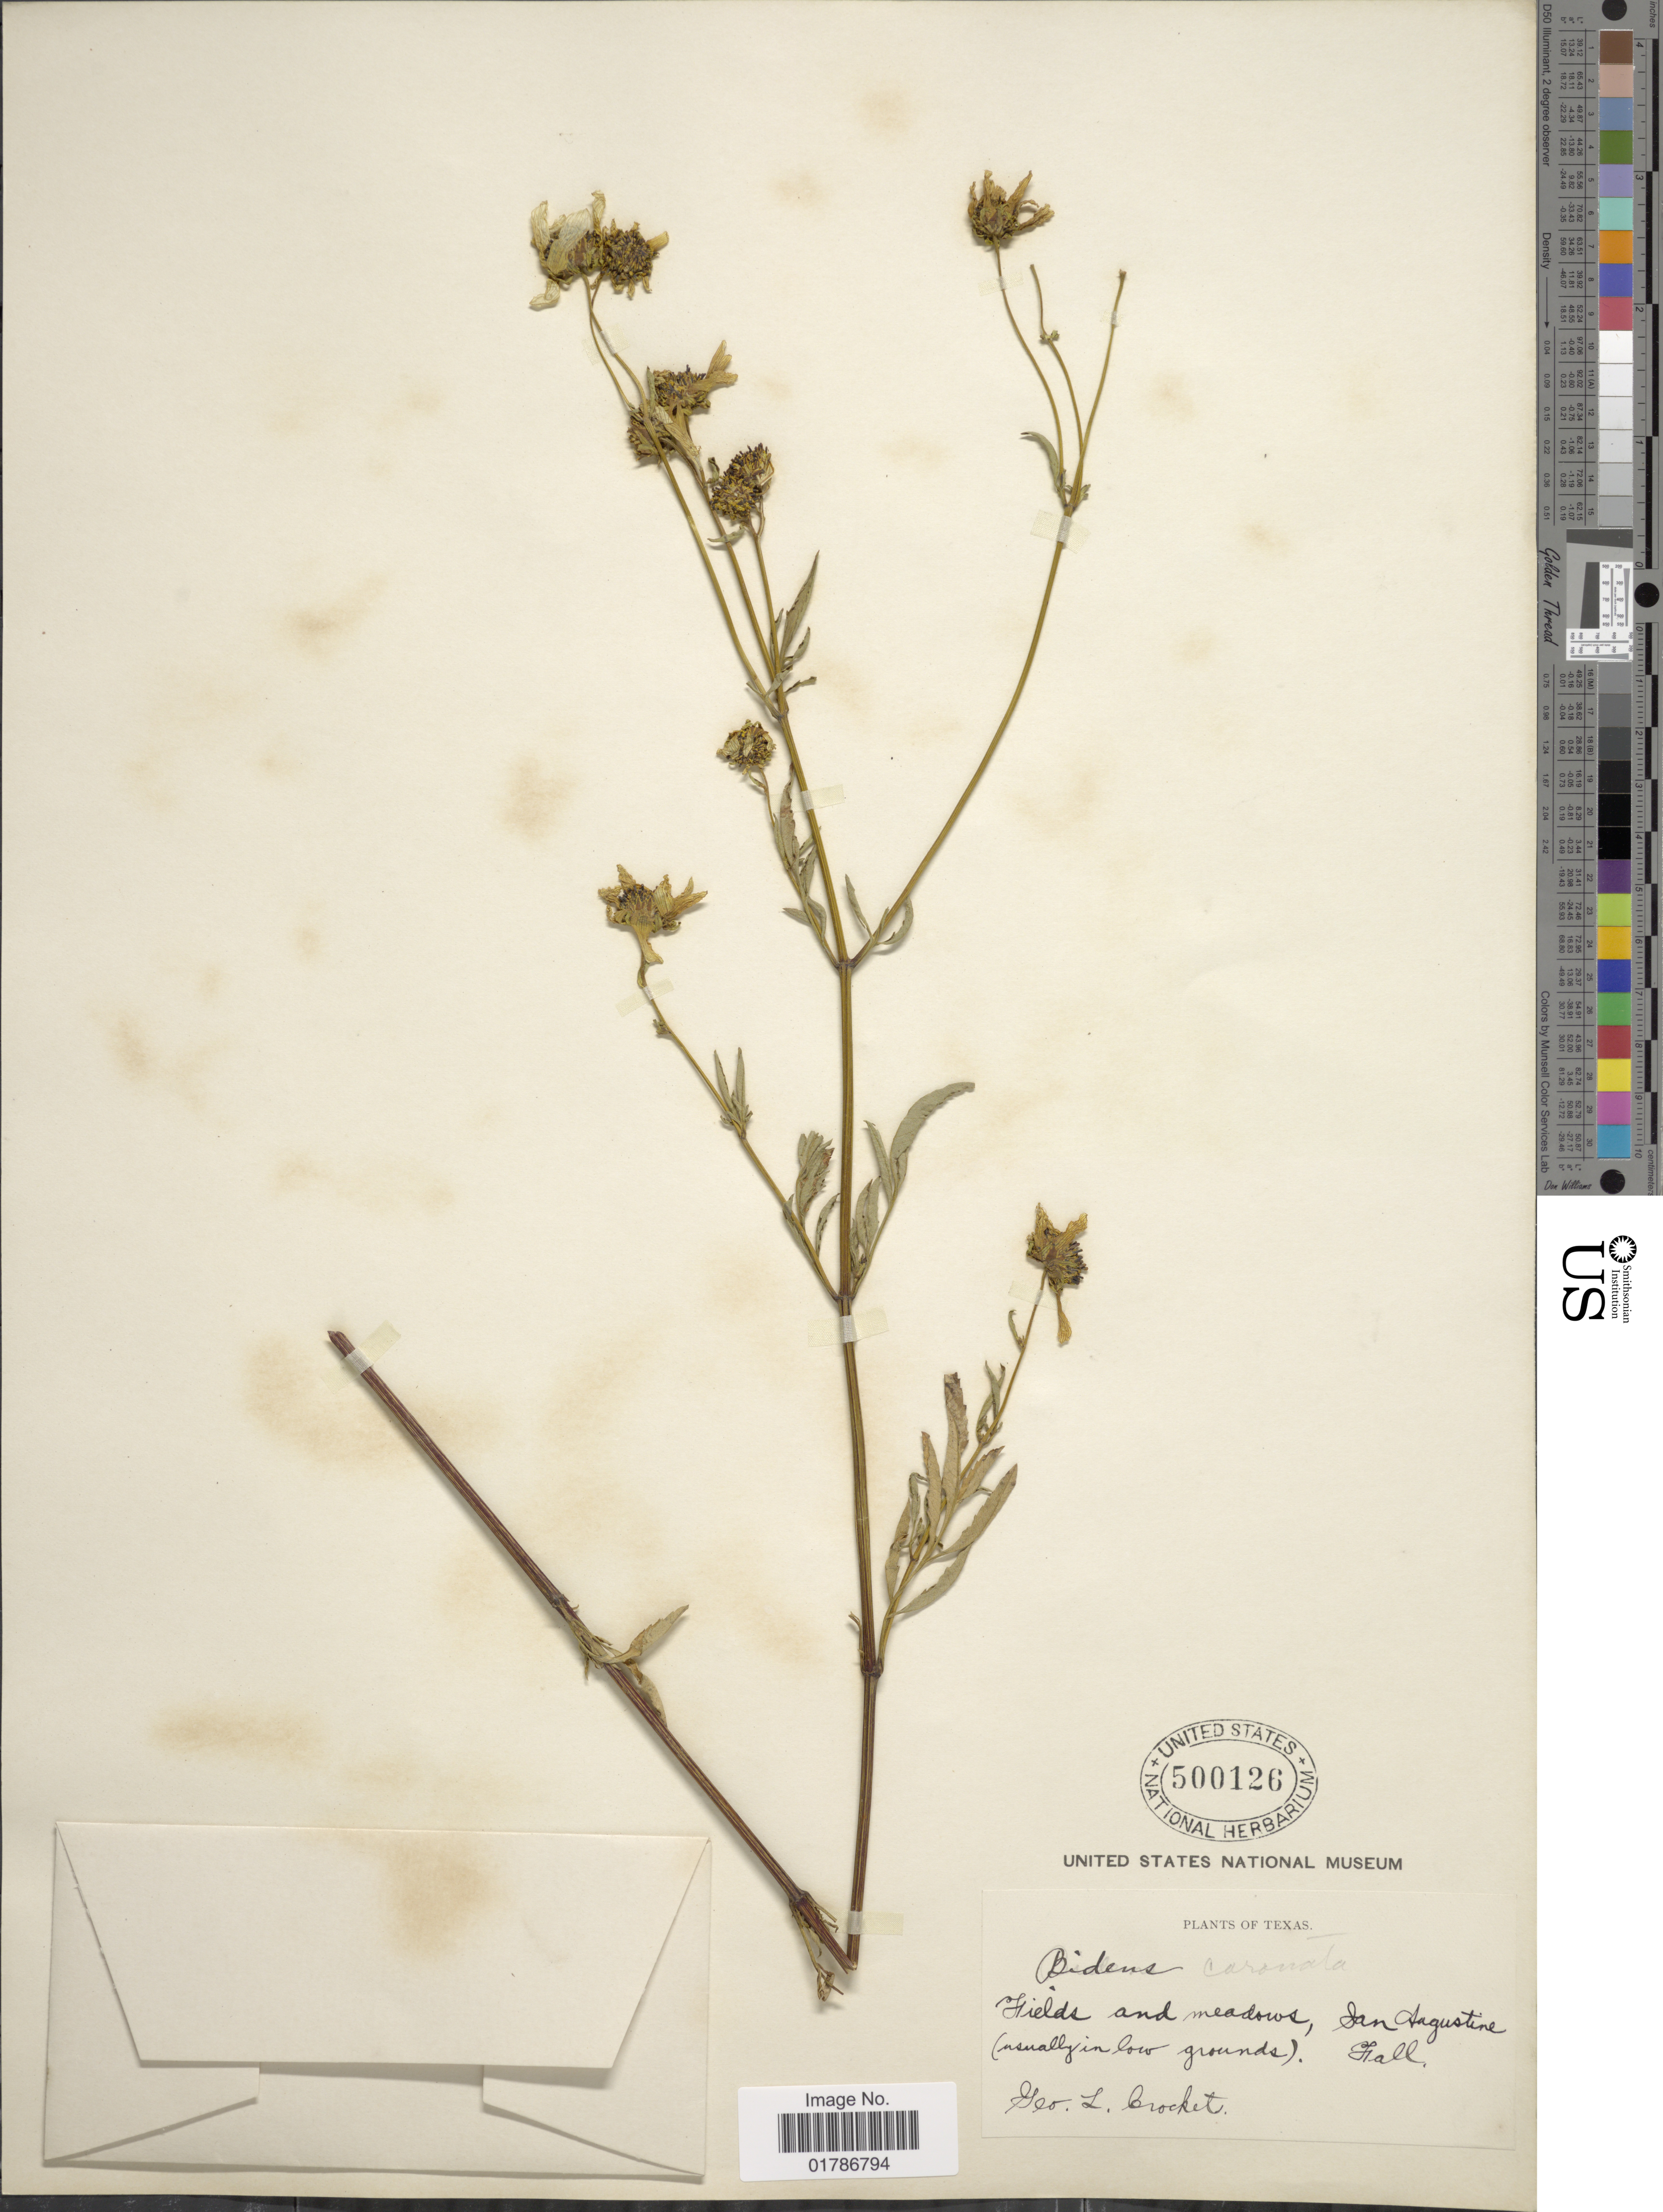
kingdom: Plantae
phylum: Tracheophyta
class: Magnoliopsida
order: Asterales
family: Asteraceae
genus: Bidens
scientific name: Bidens mitis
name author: (Michx.) Sherff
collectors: G. Crocket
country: United States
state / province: Texas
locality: Fields and meadows, San Augustine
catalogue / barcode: US 500126